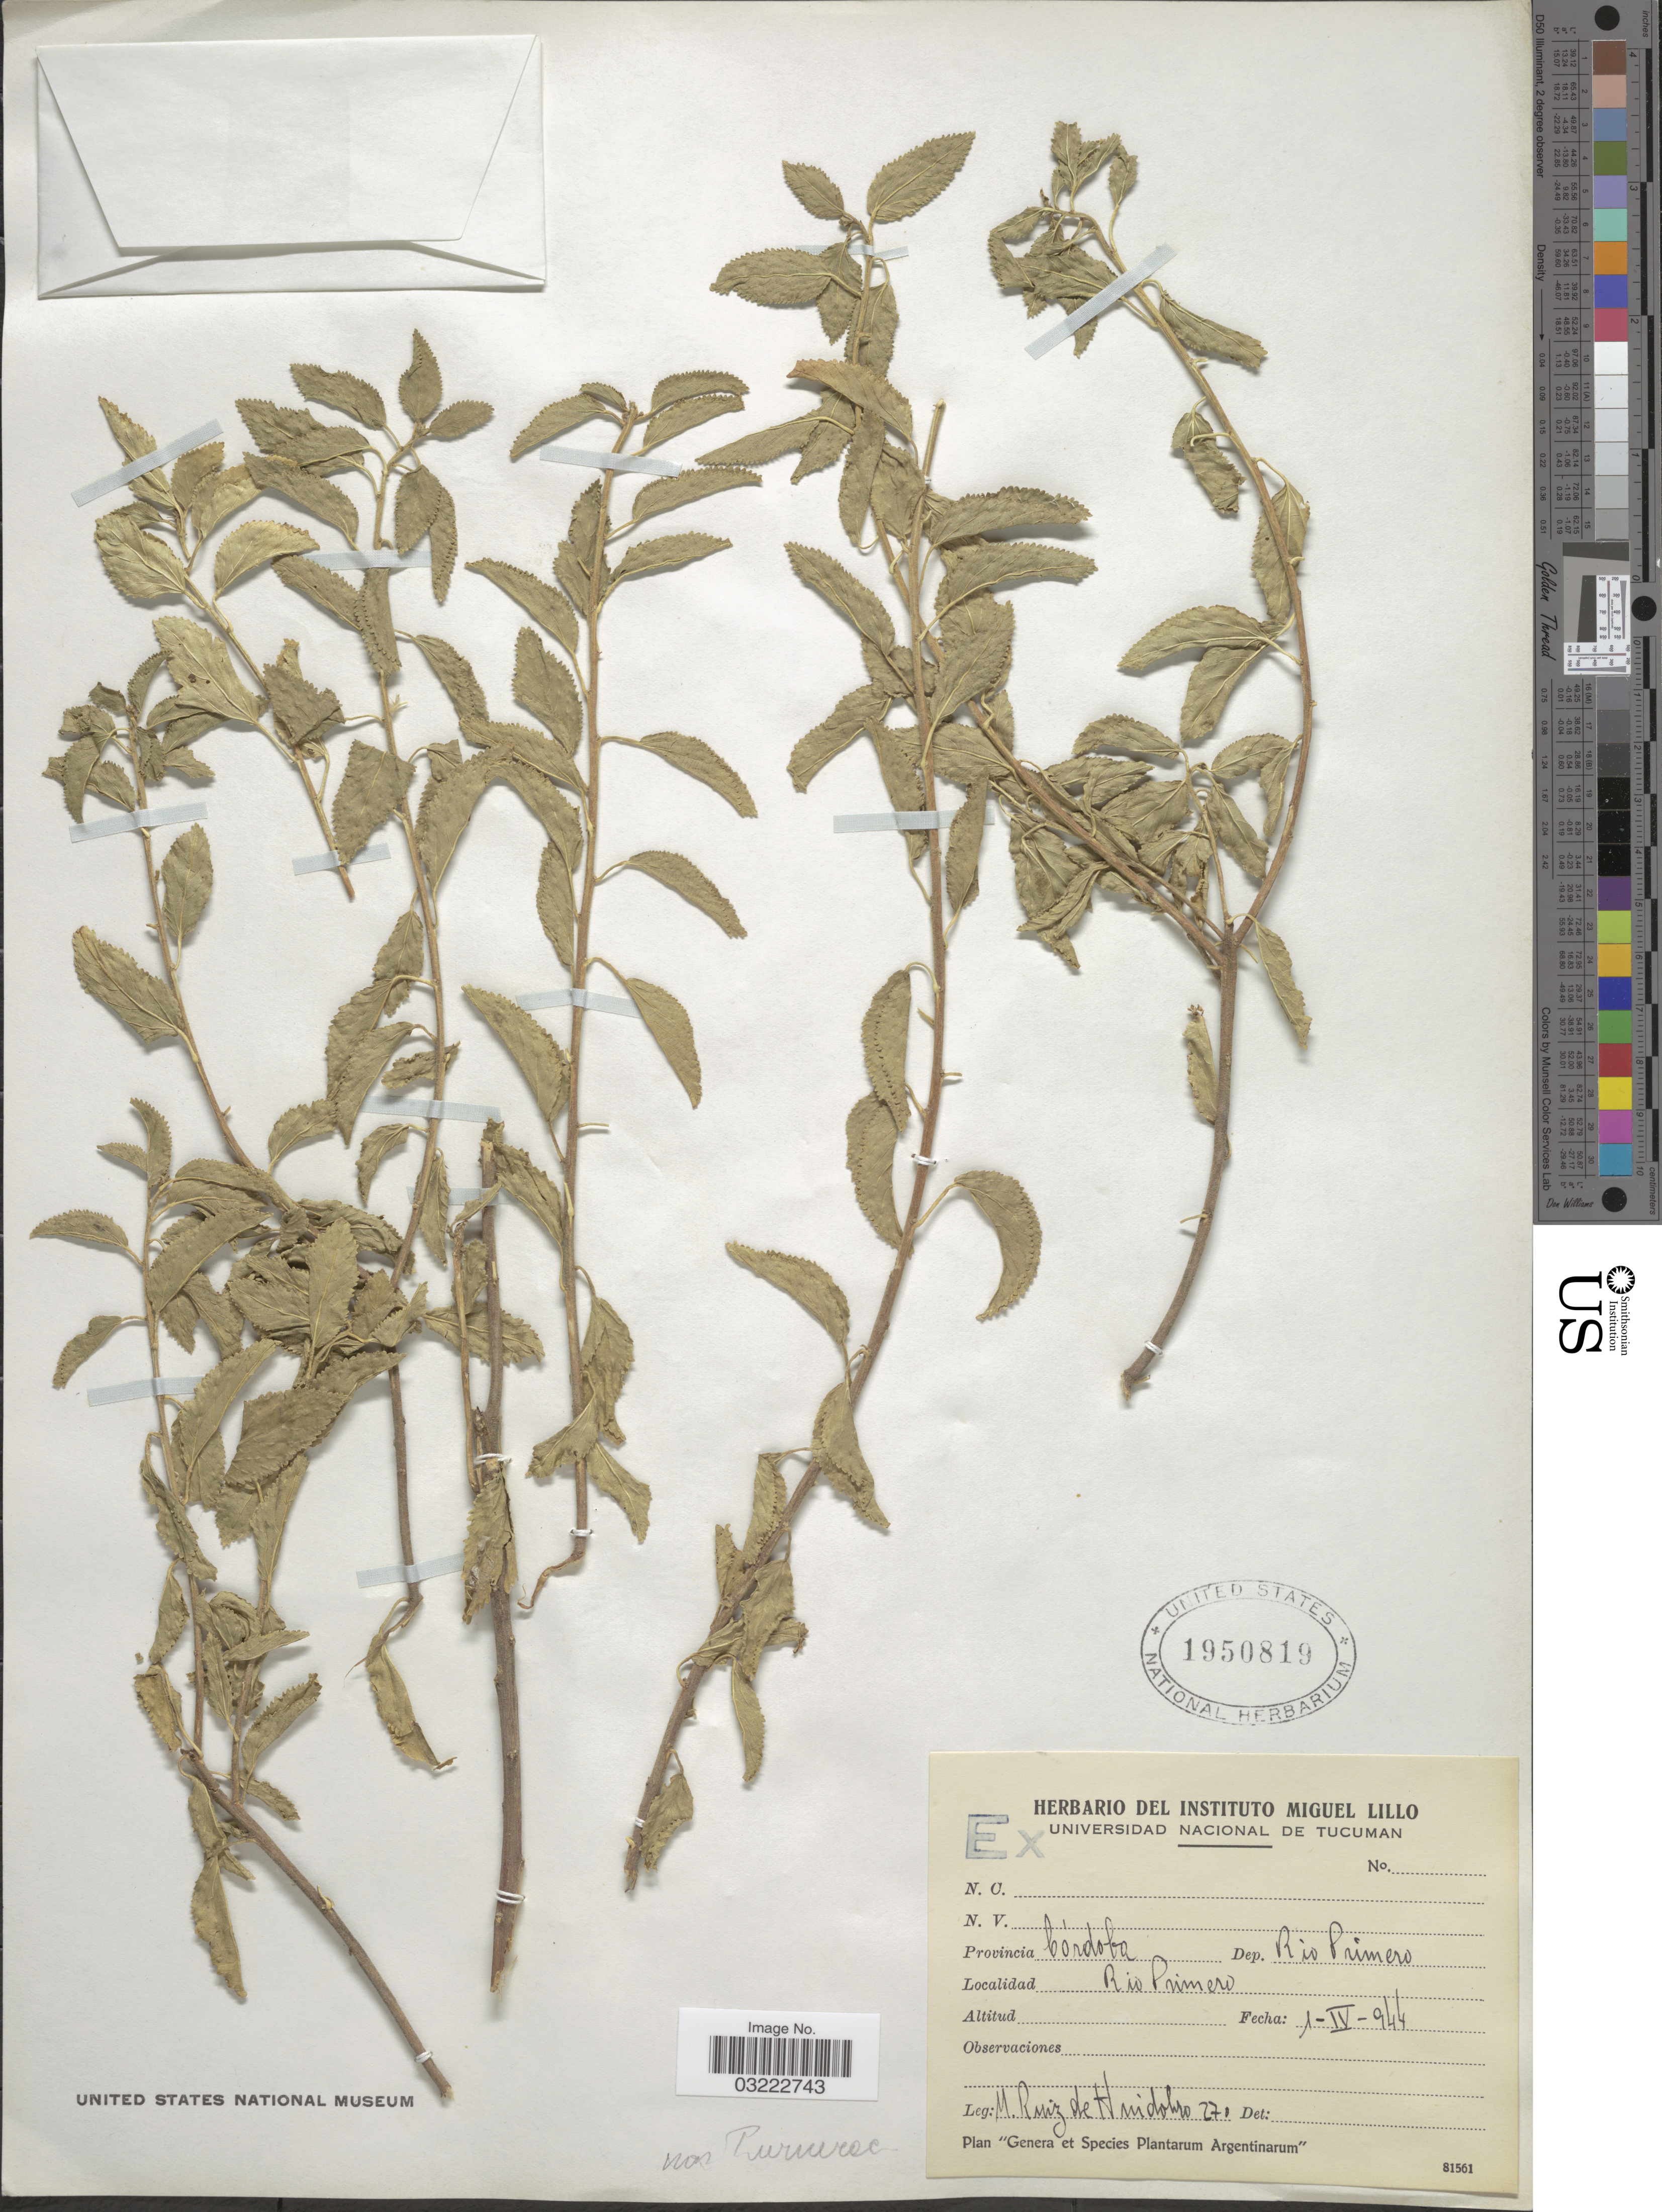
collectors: M. Ruiz Huidobro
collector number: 271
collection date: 1944-04-01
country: Argentina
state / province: Cordoba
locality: Córdoba, Dep. Rio Primero, Rio Primero.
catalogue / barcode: US 1950819